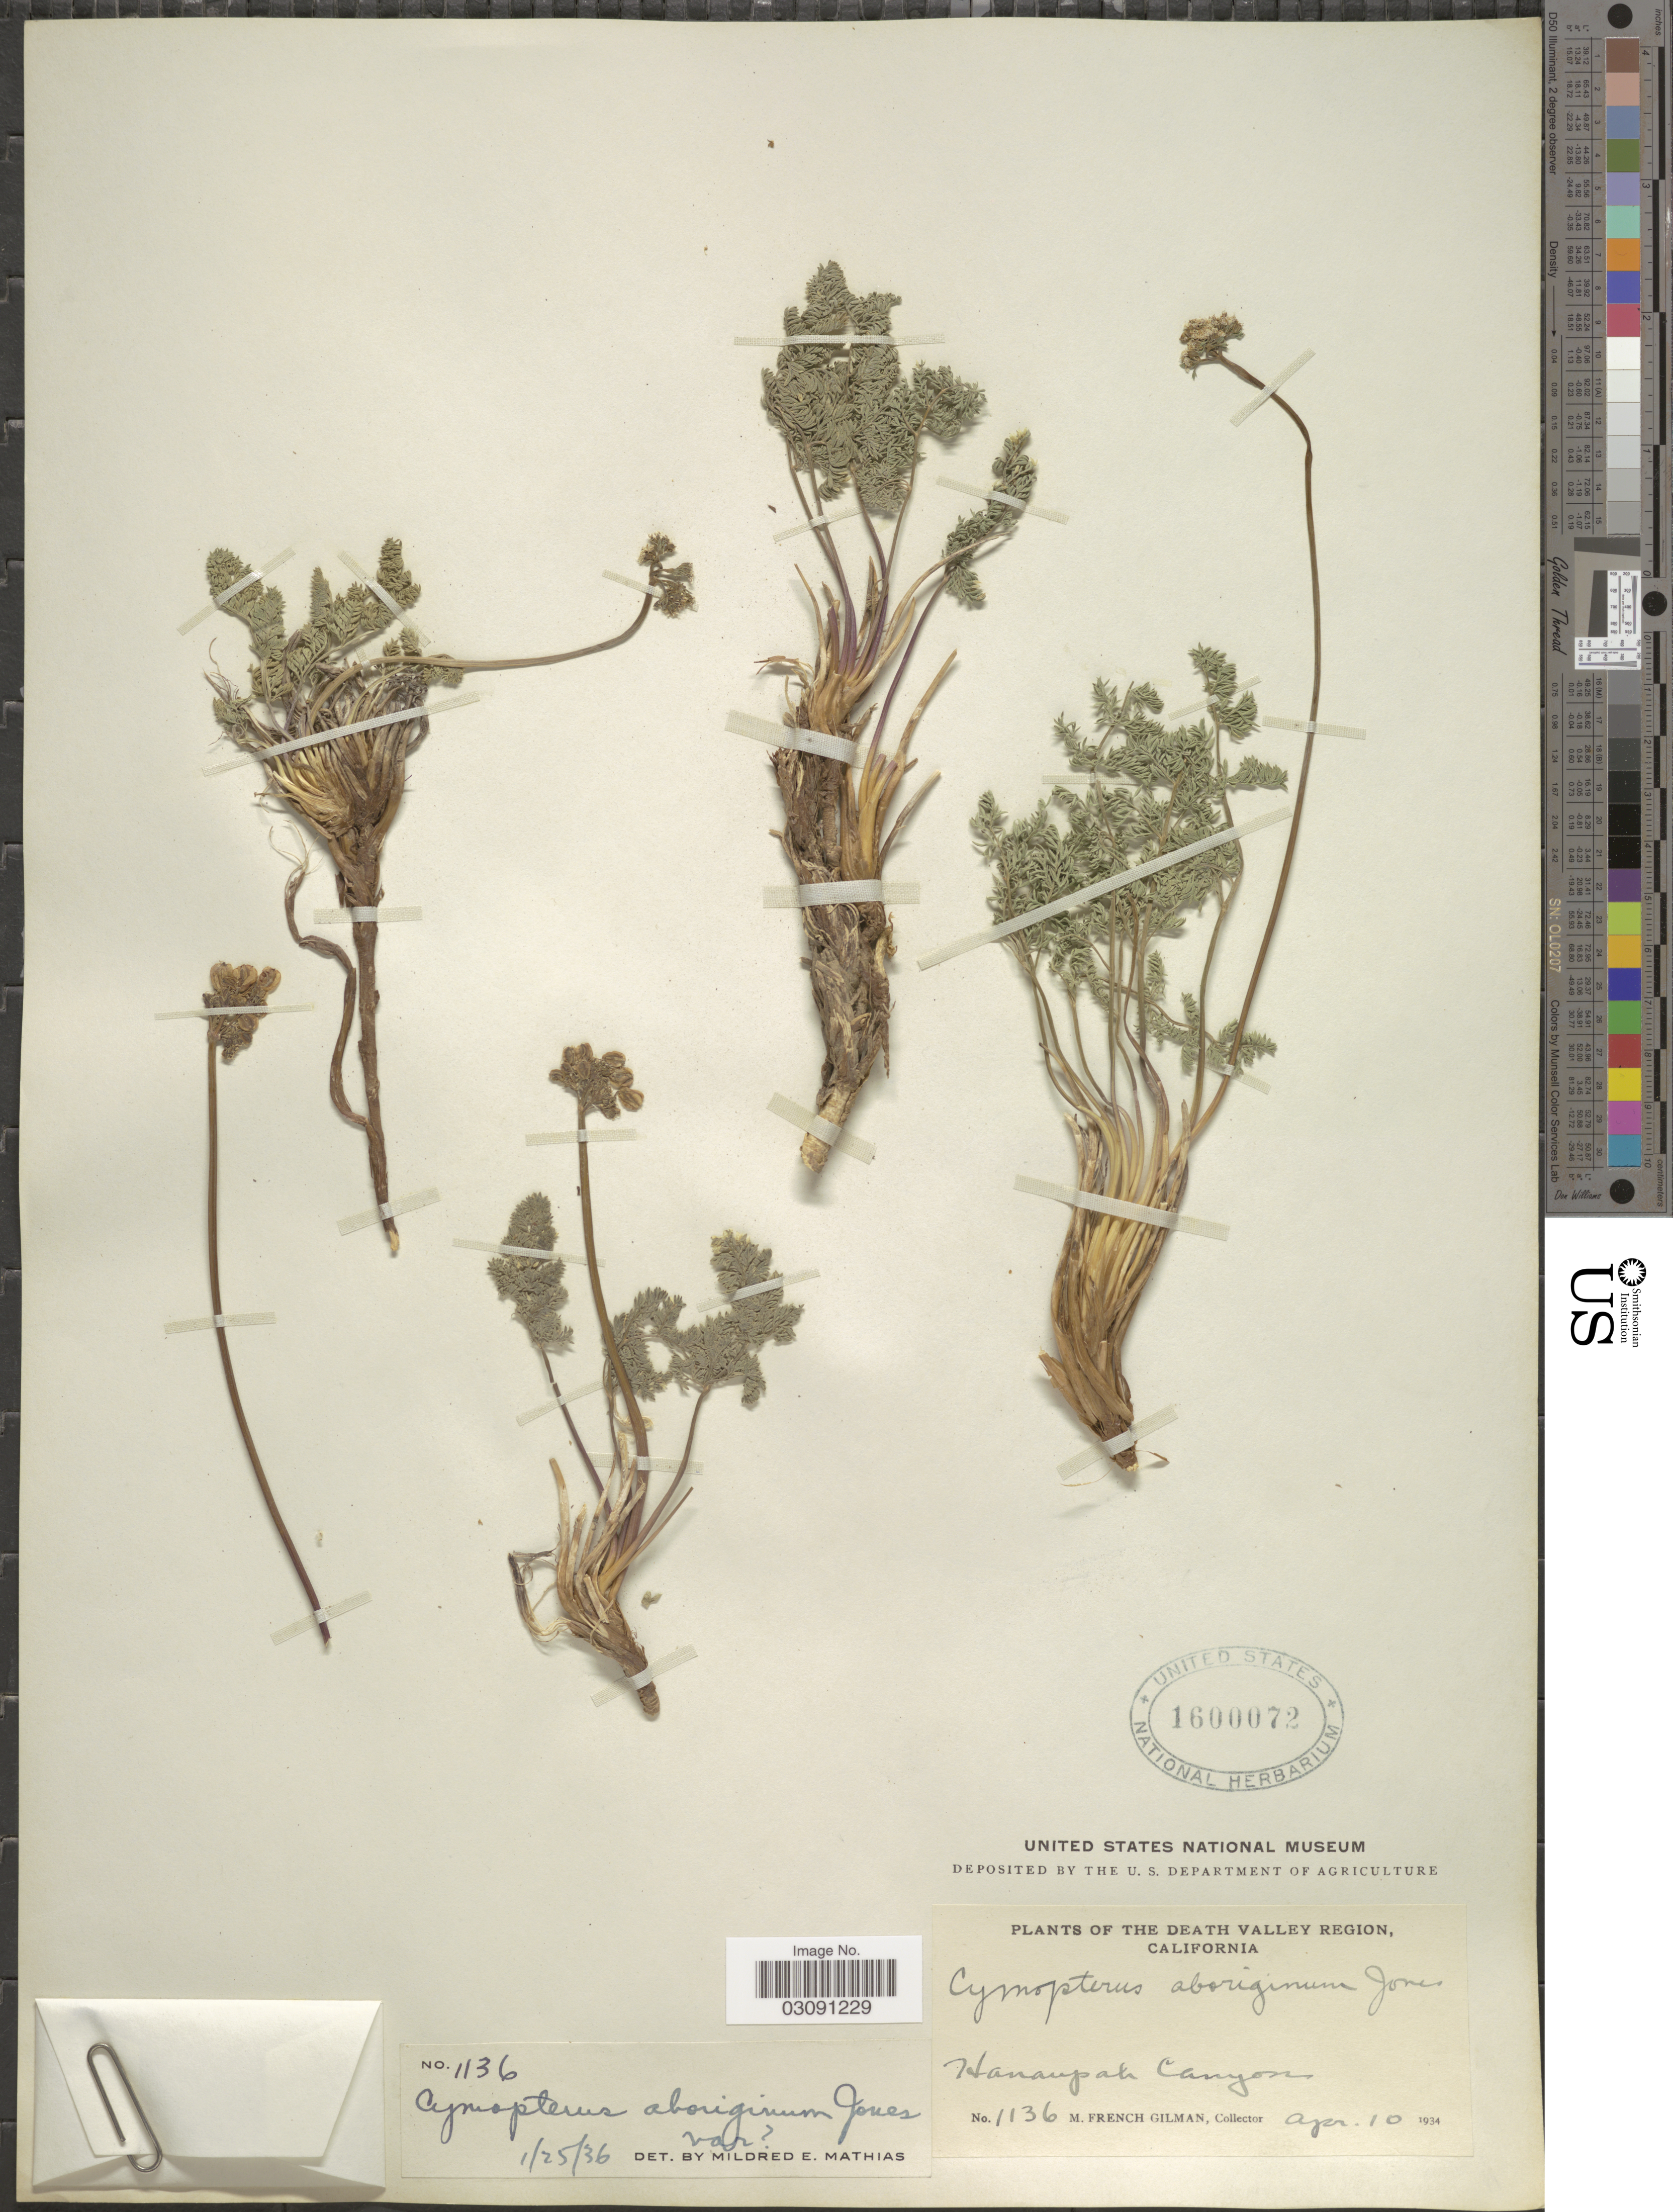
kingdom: Plantae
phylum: Tracheophyta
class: Magnoliopsida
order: Apiales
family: Apiaceae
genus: Cymopterus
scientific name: Cymopterus aboriginum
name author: M.E. Jones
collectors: M. F. Gilman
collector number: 1136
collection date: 1934-04-10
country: United States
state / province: California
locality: The Death Valley Region, Hanaupah Canyon.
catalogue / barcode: US 1600072